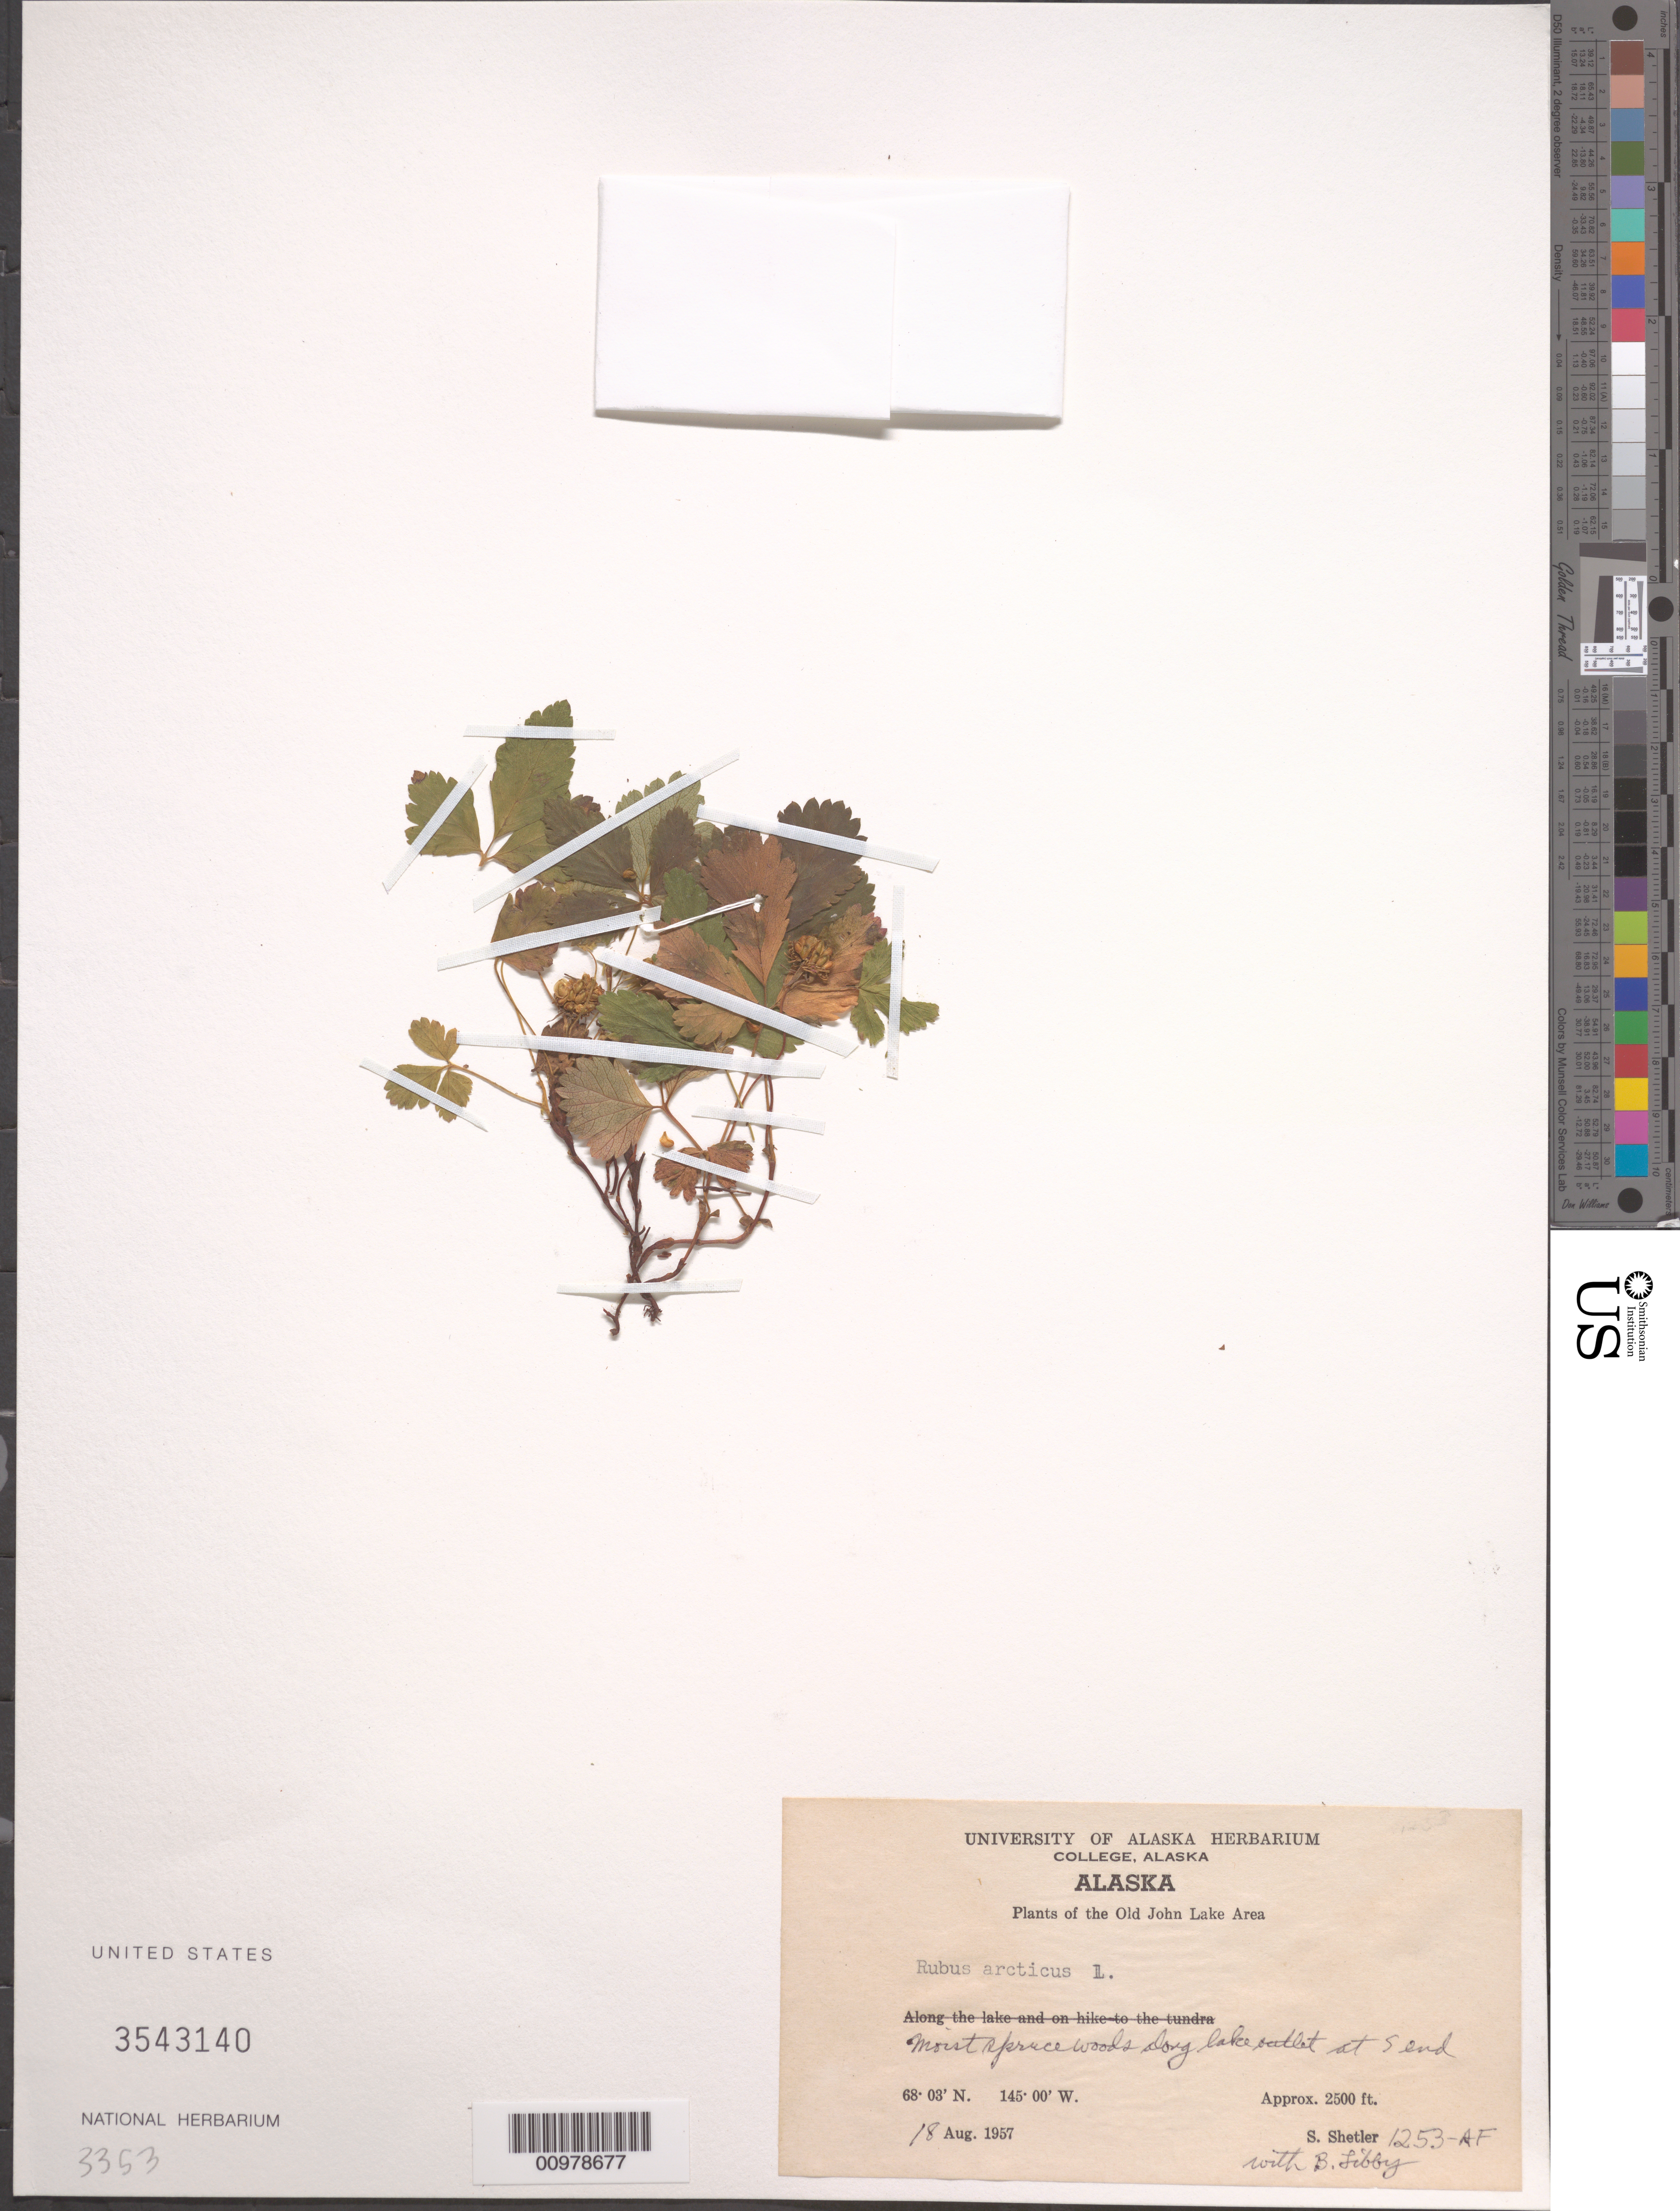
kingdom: Plantae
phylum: Tracheophyta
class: Magnoliopsida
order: Rosales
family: Rosaceae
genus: Rubus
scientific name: Rubus arcticus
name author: L.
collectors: S. Shetler & B. Libby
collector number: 1253-AF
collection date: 1957-08-18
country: United States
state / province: Alaska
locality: Old John Lake Area. Along lake outlet at S end.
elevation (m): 762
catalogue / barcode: US 3543140